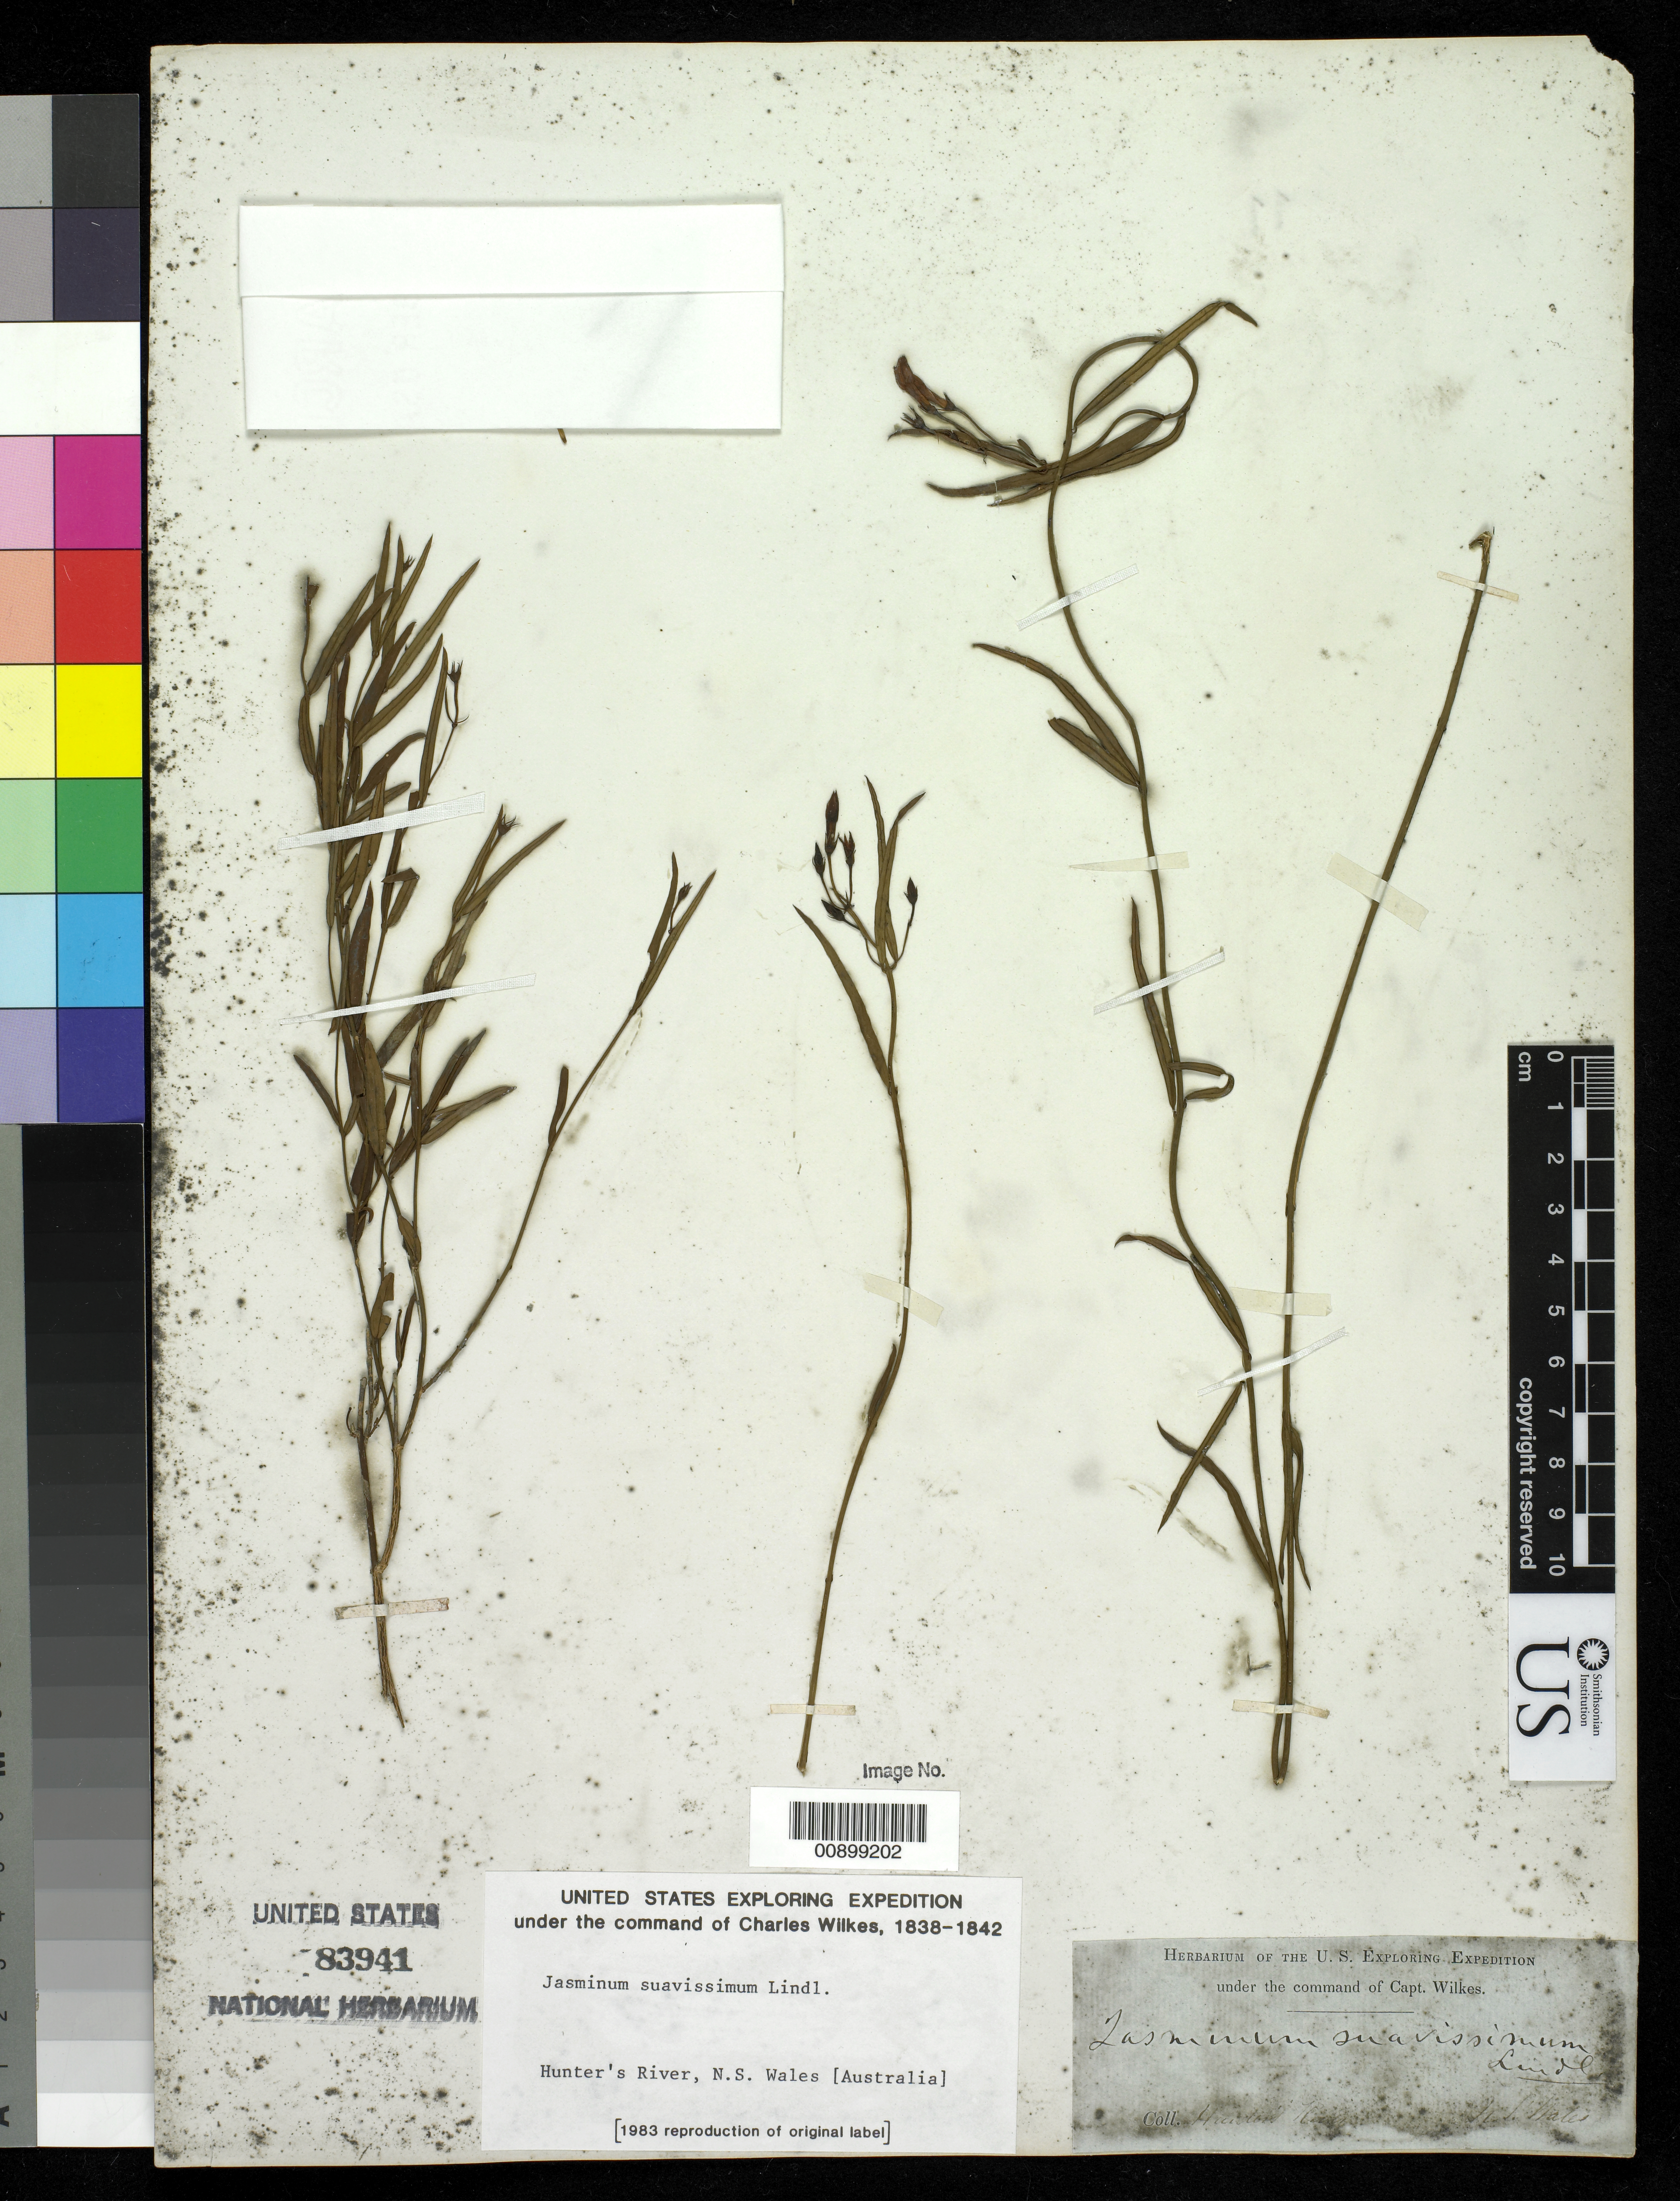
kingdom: Plantae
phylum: Tracheophyta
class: Magnoliopsida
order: Lamiales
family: Oleaceae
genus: Jasminum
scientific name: Jasminum suavissimum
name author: Lindl.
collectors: Wilkes Explor. Exped.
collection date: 1838/1842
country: Australia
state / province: New South Wales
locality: Hunter's River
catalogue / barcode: US 83941